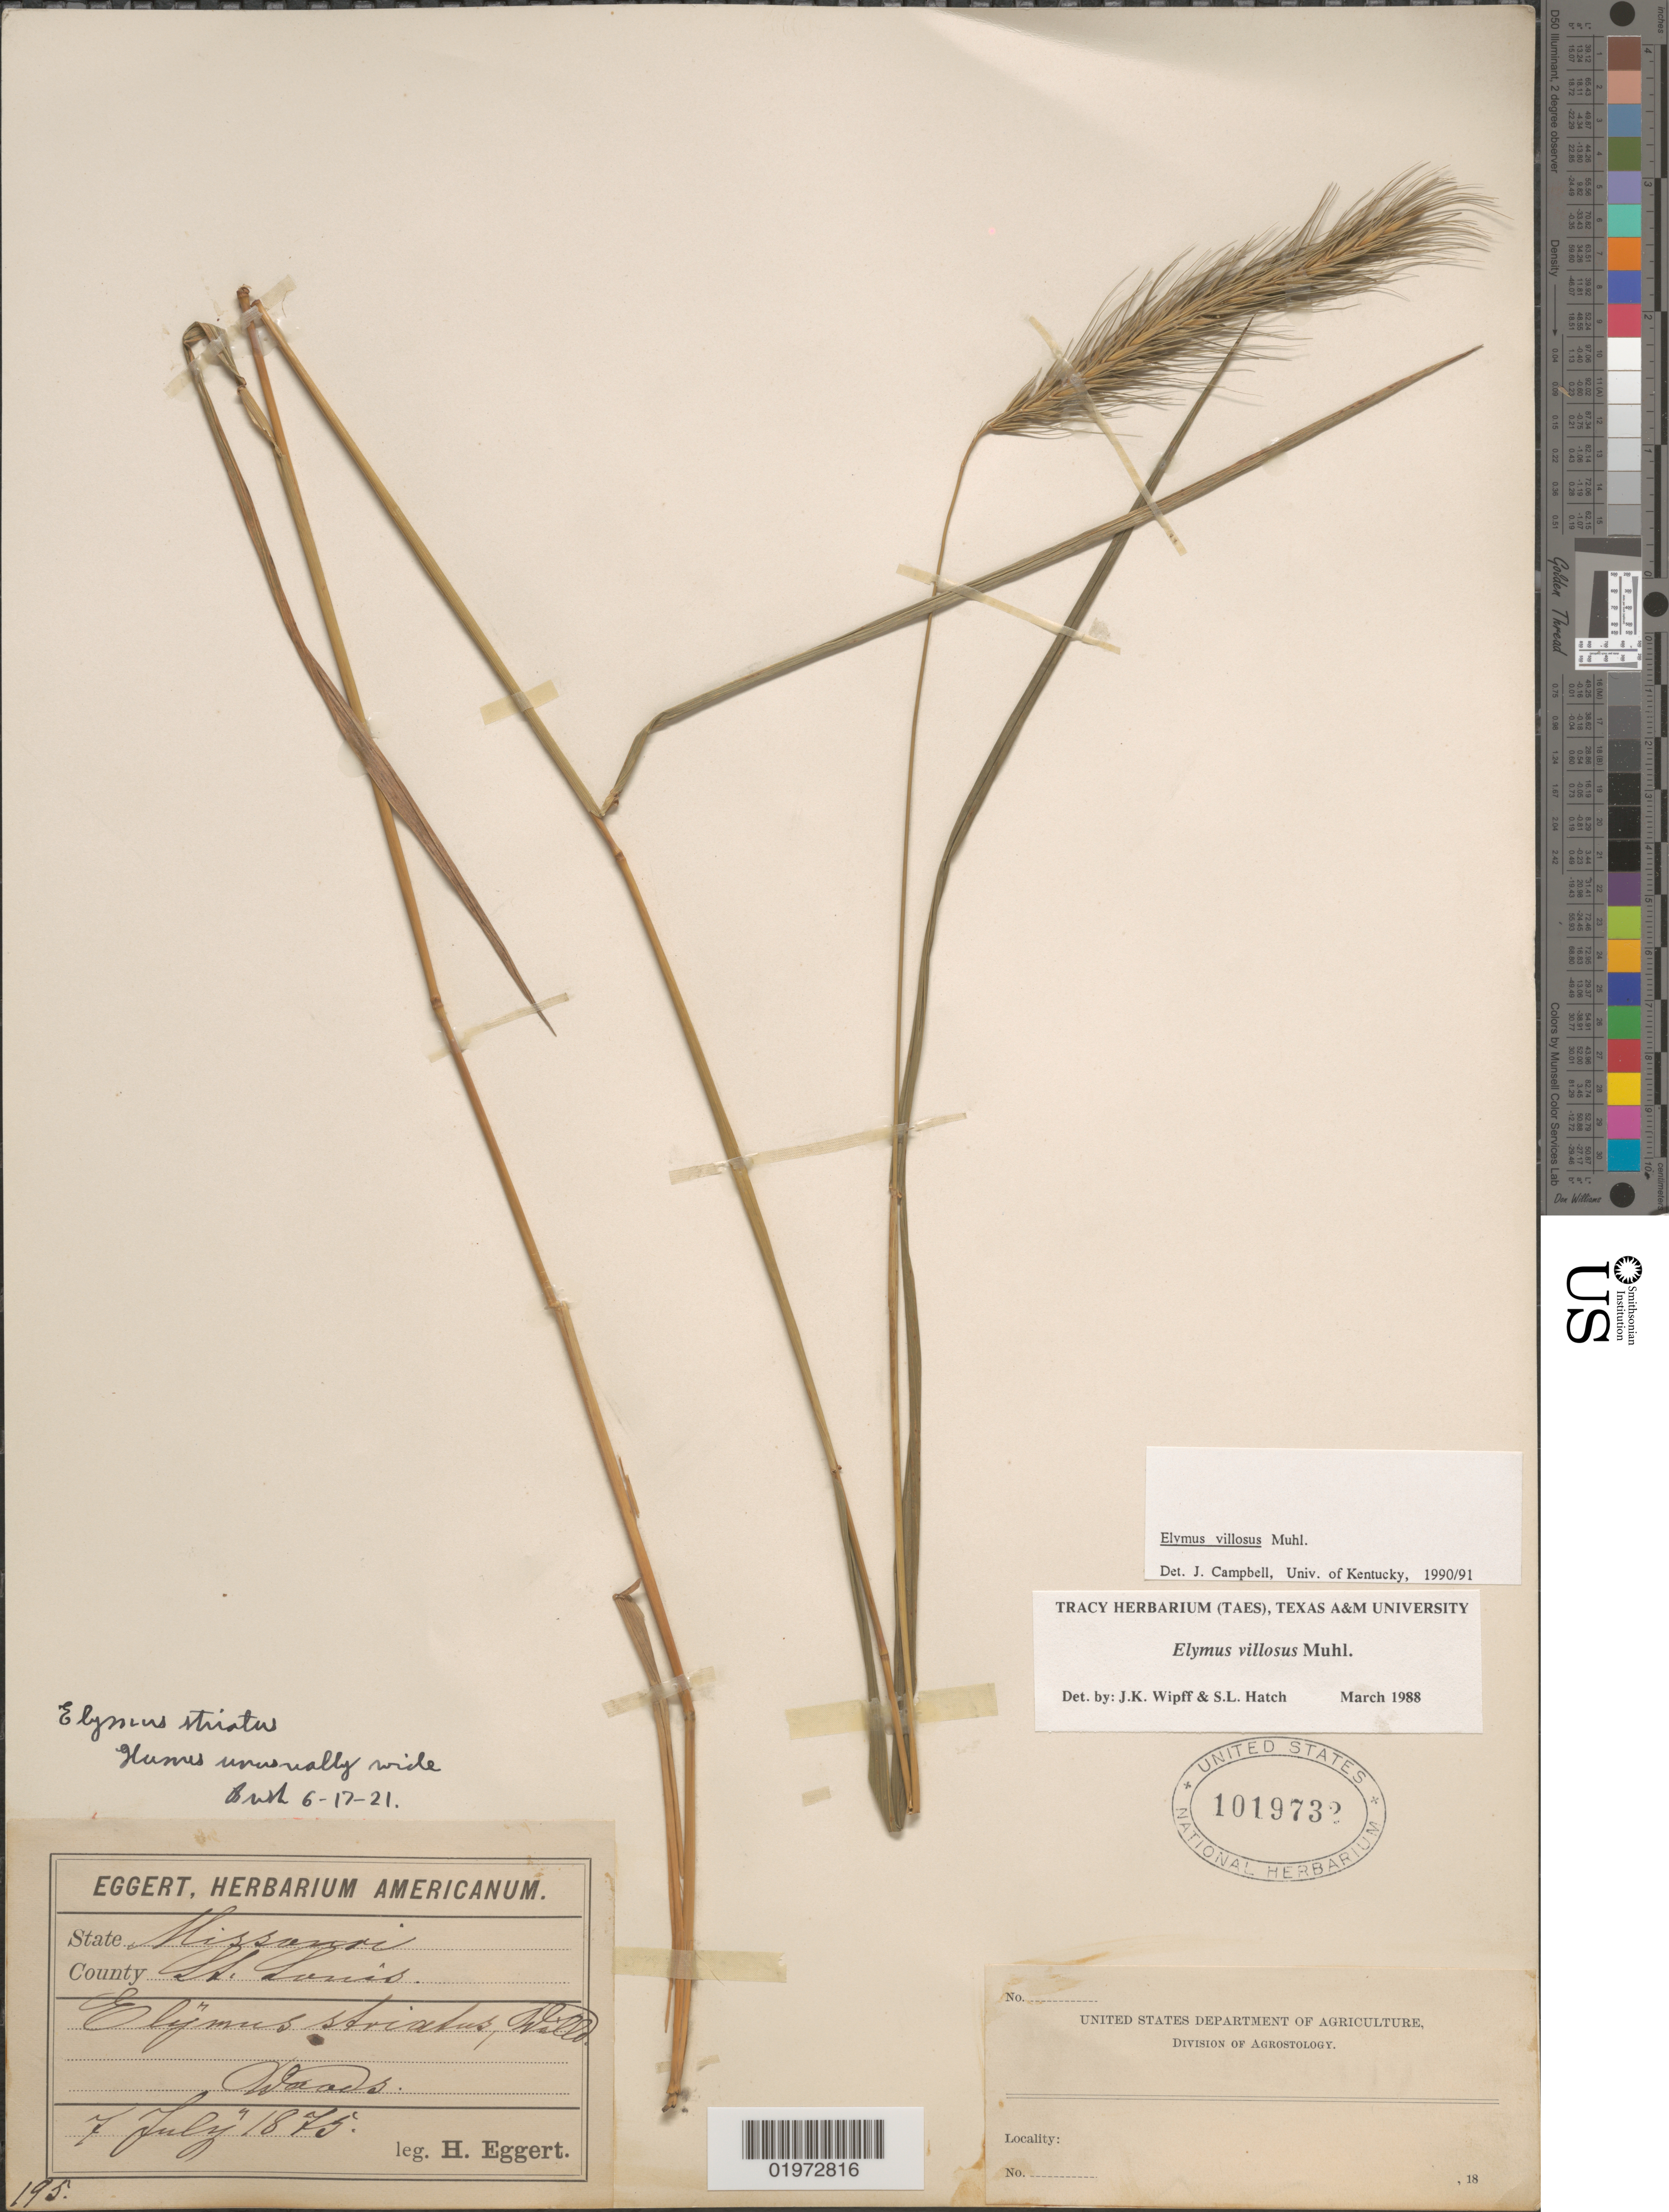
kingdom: Plantae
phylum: Tracheophyta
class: Liliopsida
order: Poales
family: Poaceae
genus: Elymus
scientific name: Elymus villosus var. arkansanus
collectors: H. Eggert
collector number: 195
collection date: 1875-07-07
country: United States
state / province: Missouri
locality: County St. Louis. Woods.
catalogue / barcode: US 1019732